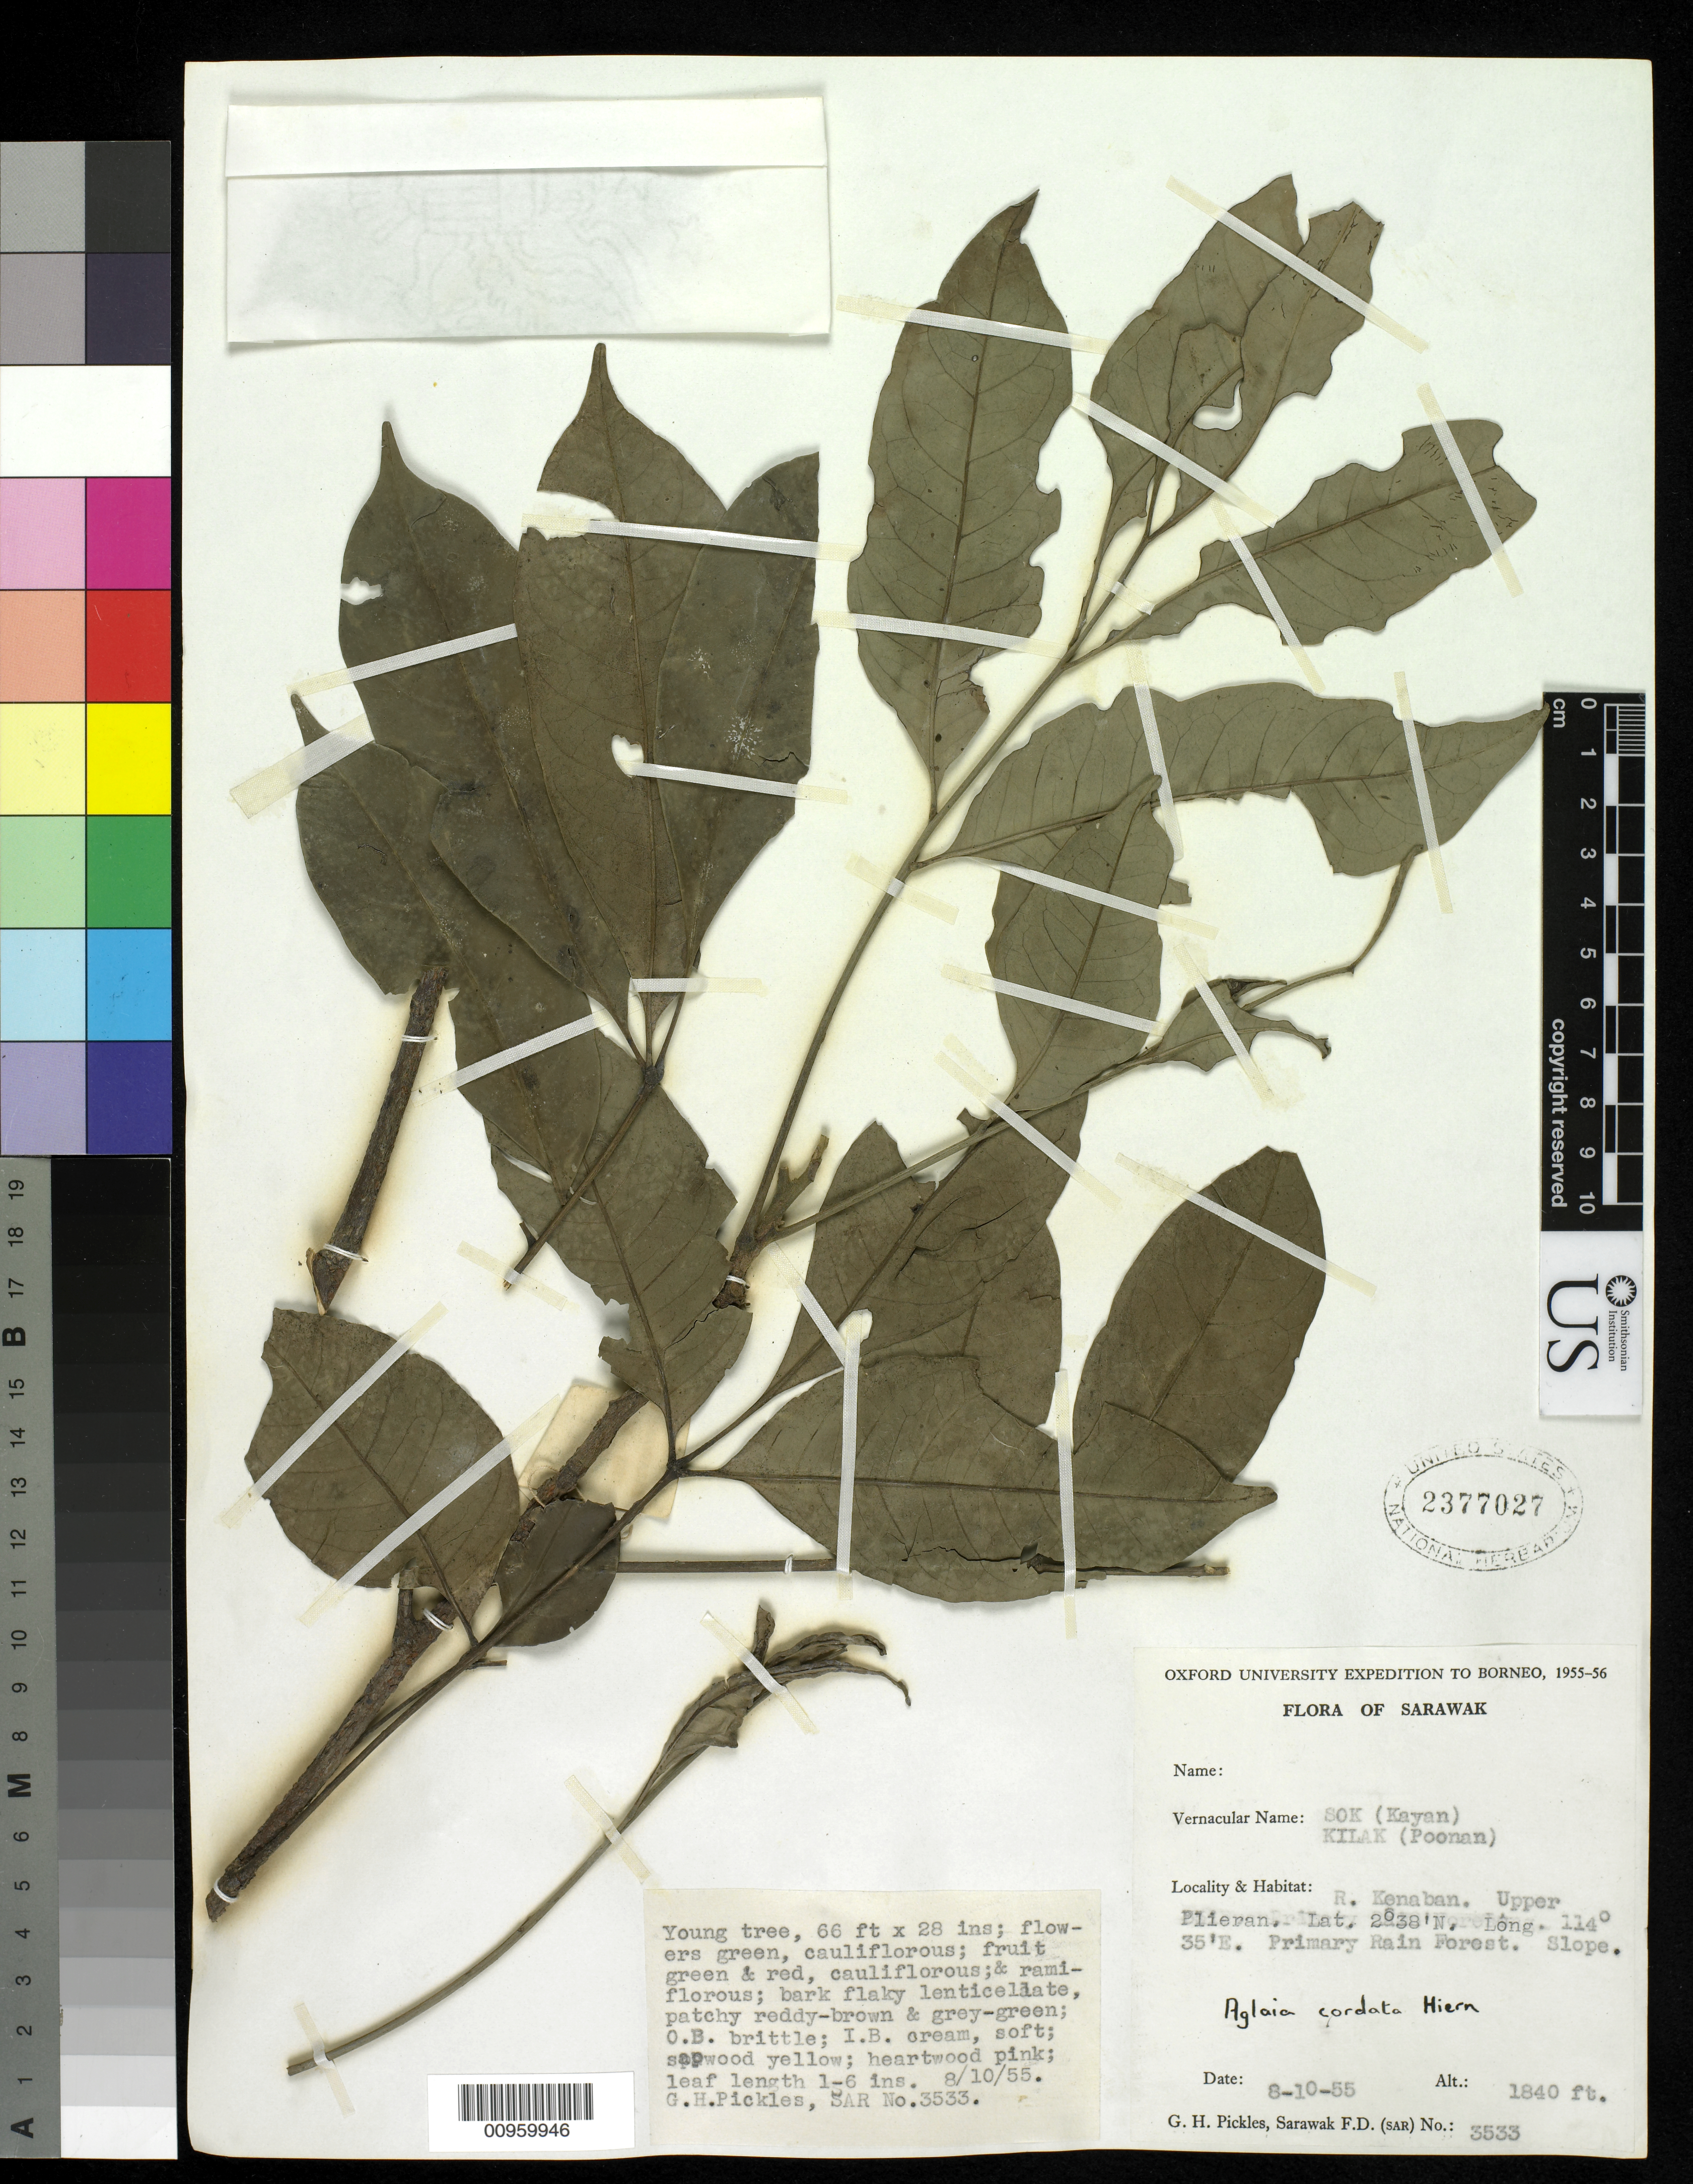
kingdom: Plantae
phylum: Tracheophyta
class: Magnoliopsida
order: Sapindales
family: Meliaceae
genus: Epicharis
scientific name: Epicharis cuneata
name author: (Hiern) Harms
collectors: G. Pickles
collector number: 3533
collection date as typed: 10 Aug 1955 or 08 Oct 1955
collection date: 1955-08-10 or 1955-10-08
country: Malaysia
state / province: Sarawak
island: Borneo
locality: R. Kenaban. Upper Plieran.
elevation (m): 561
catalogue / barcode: US 2377027